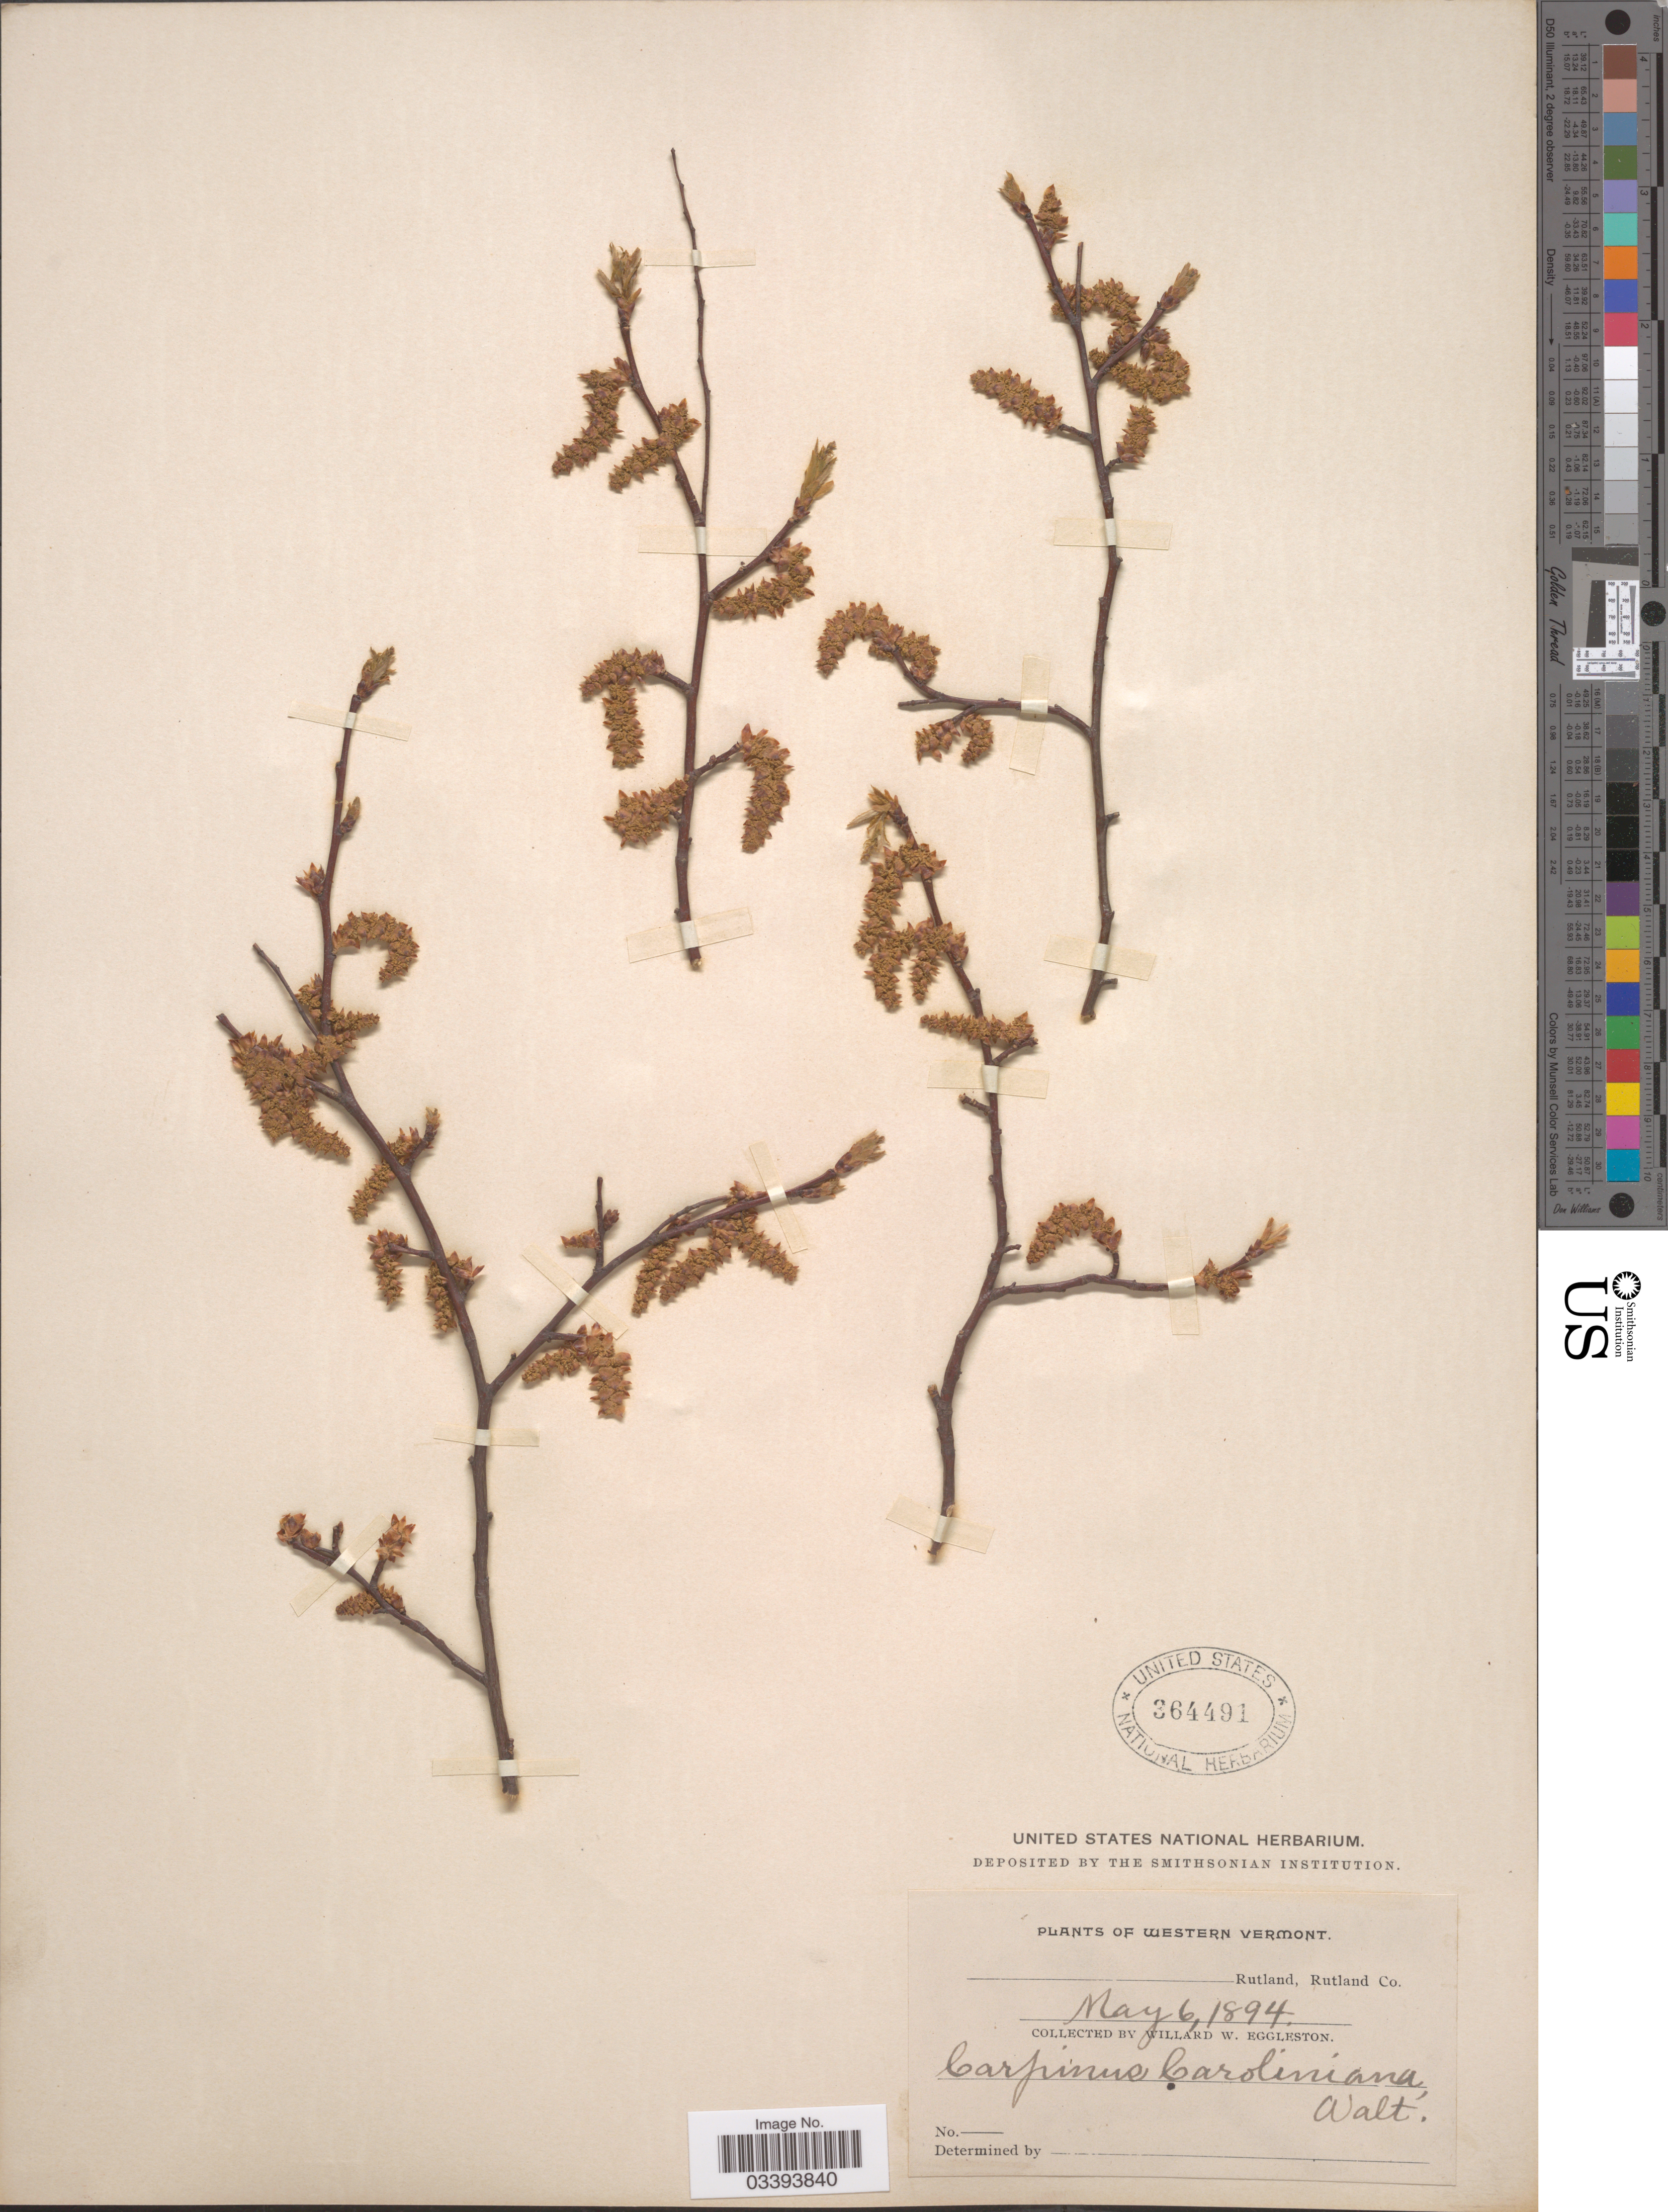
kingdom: Plantae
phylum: Tracheophyta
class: Magnoliopsida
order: Fagales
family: Betulaceae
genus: Carpinus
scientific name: Carpinus caroliniana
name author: Walter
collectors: W. W. Eggleston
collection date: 1894-05-06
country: United States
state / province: Vermont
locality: Western Vermont. Rutland, Rutland Co.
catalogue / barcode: US 364491